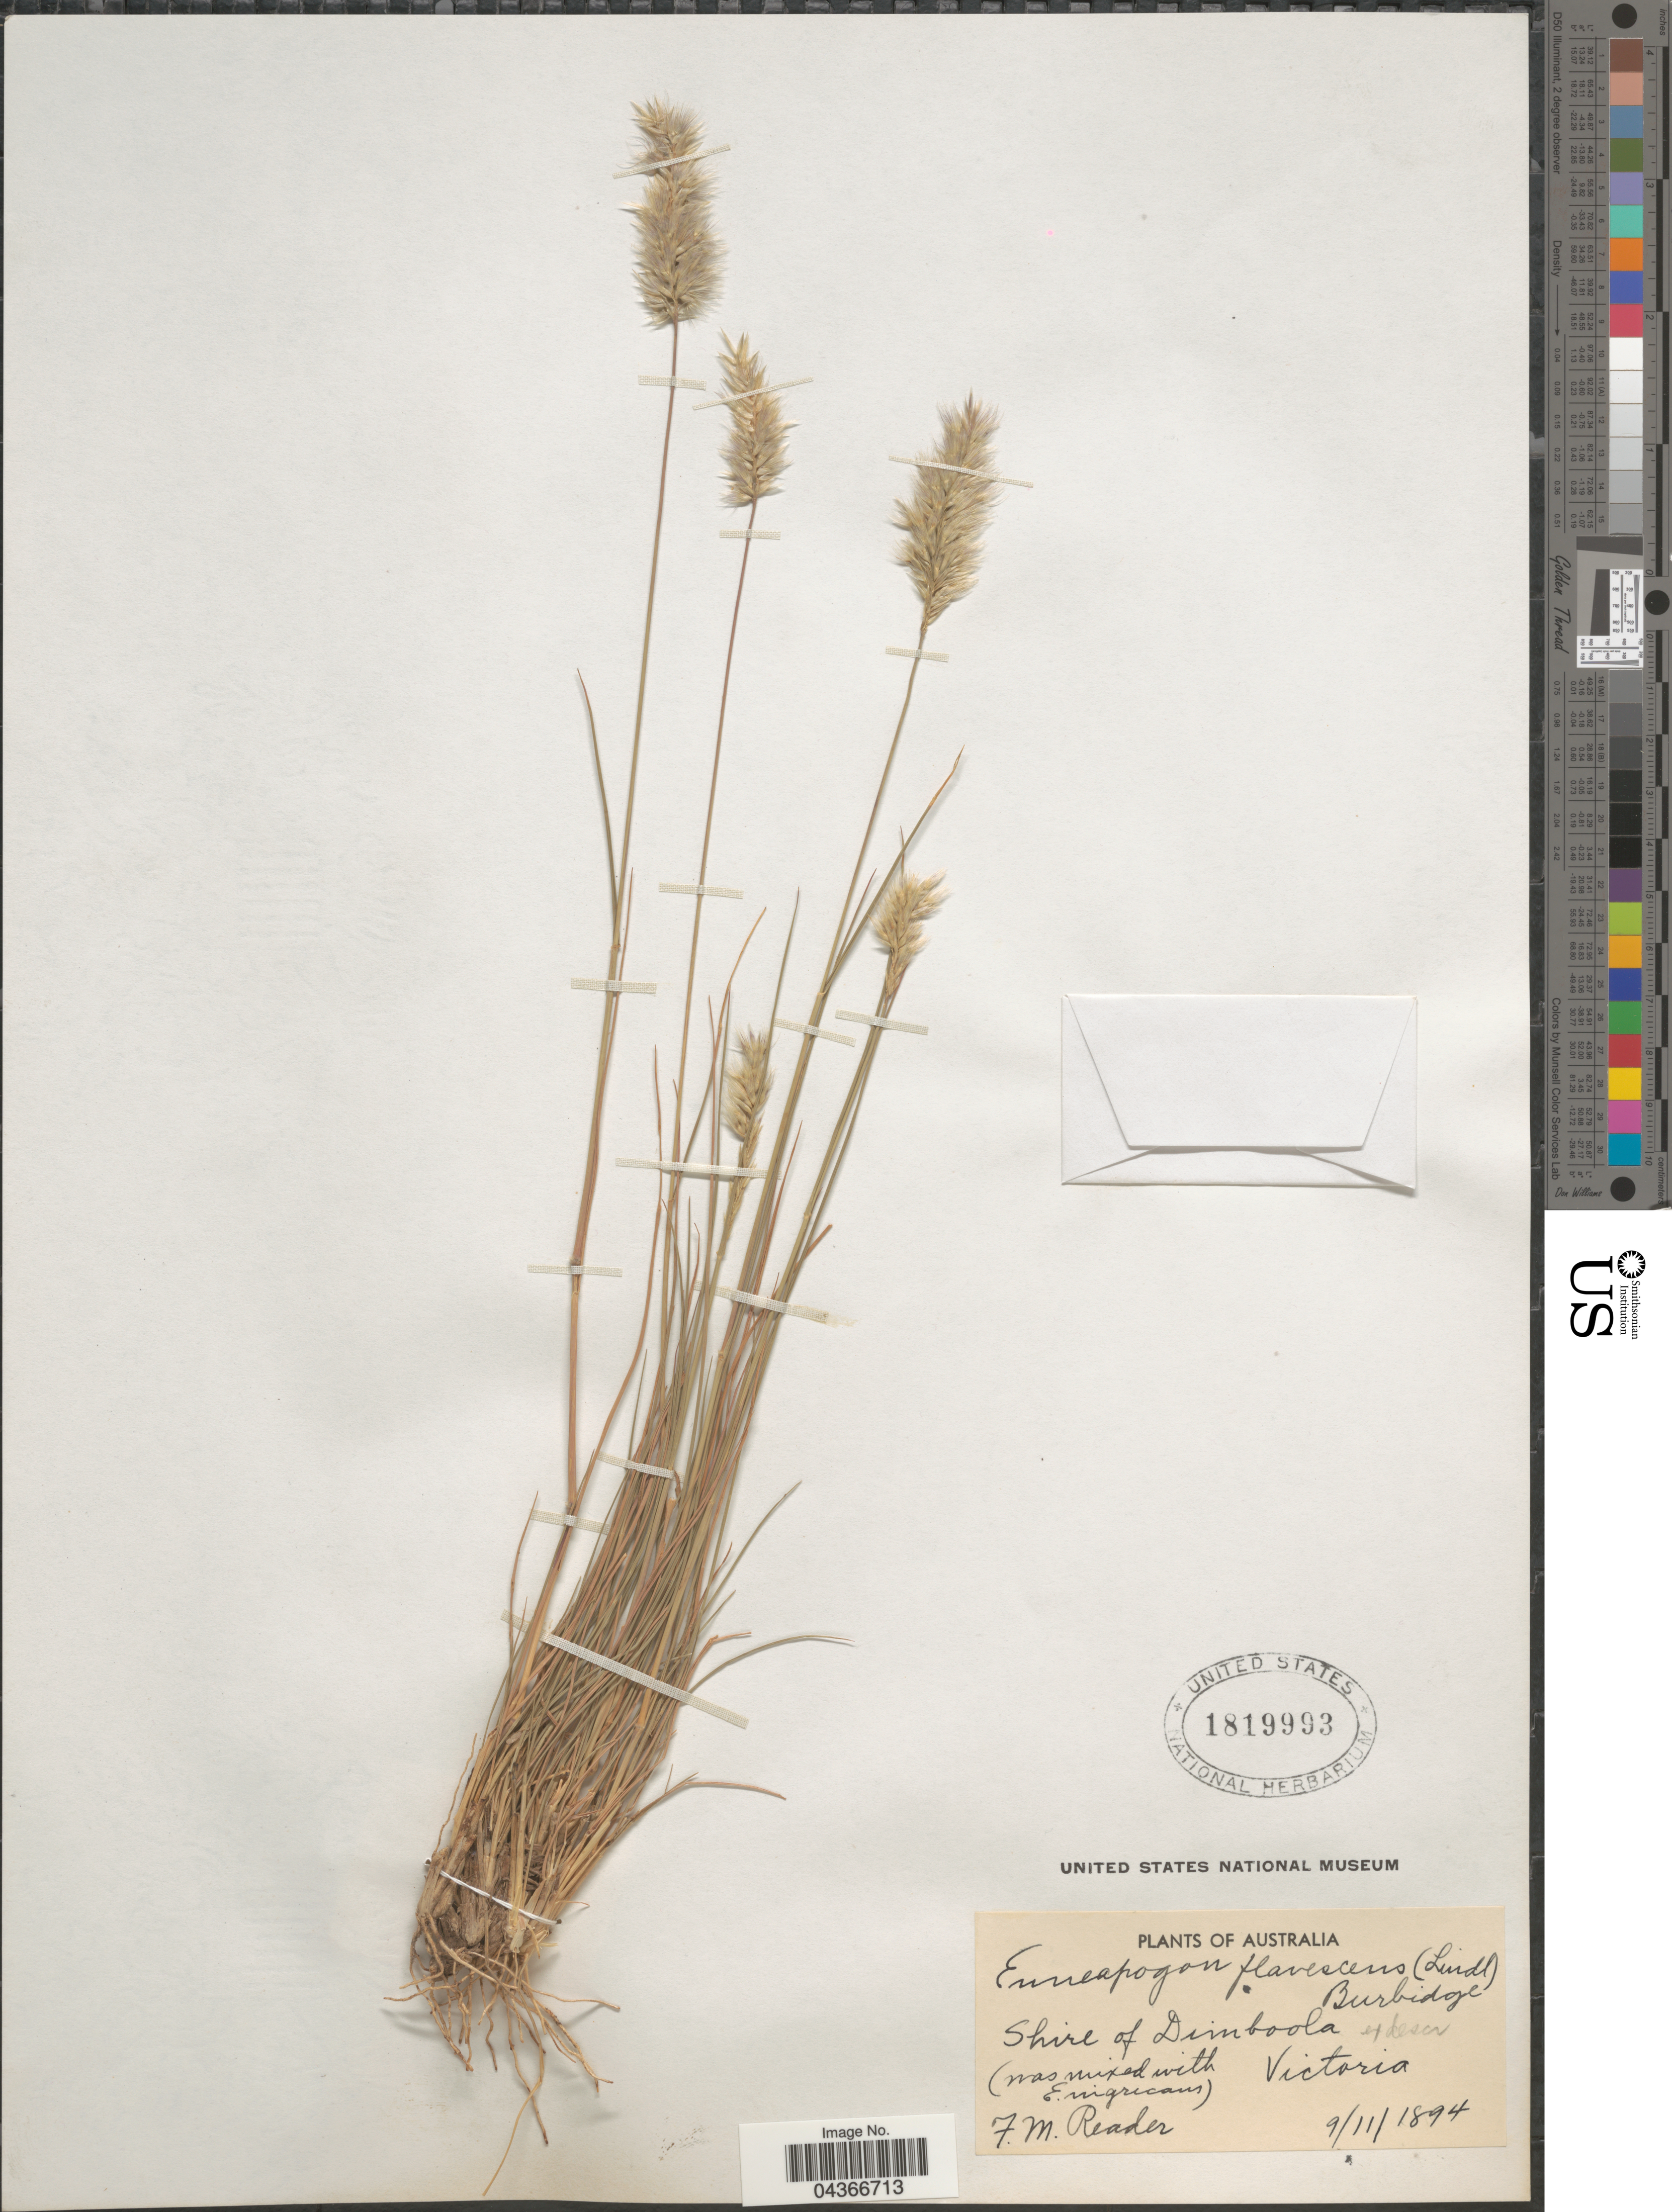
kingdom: Plantae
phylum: Tracheophyta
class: Liliopsida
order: Poales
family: Poaceae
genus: Enneapogon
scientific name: Enneapogon nigricans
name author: (R. Br.) P. Beauv.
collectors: F. Reader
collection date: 1894-11-09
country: Australia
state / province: Victoria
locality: Shire of Dimboola. Victoria.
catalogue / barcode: US 1819993